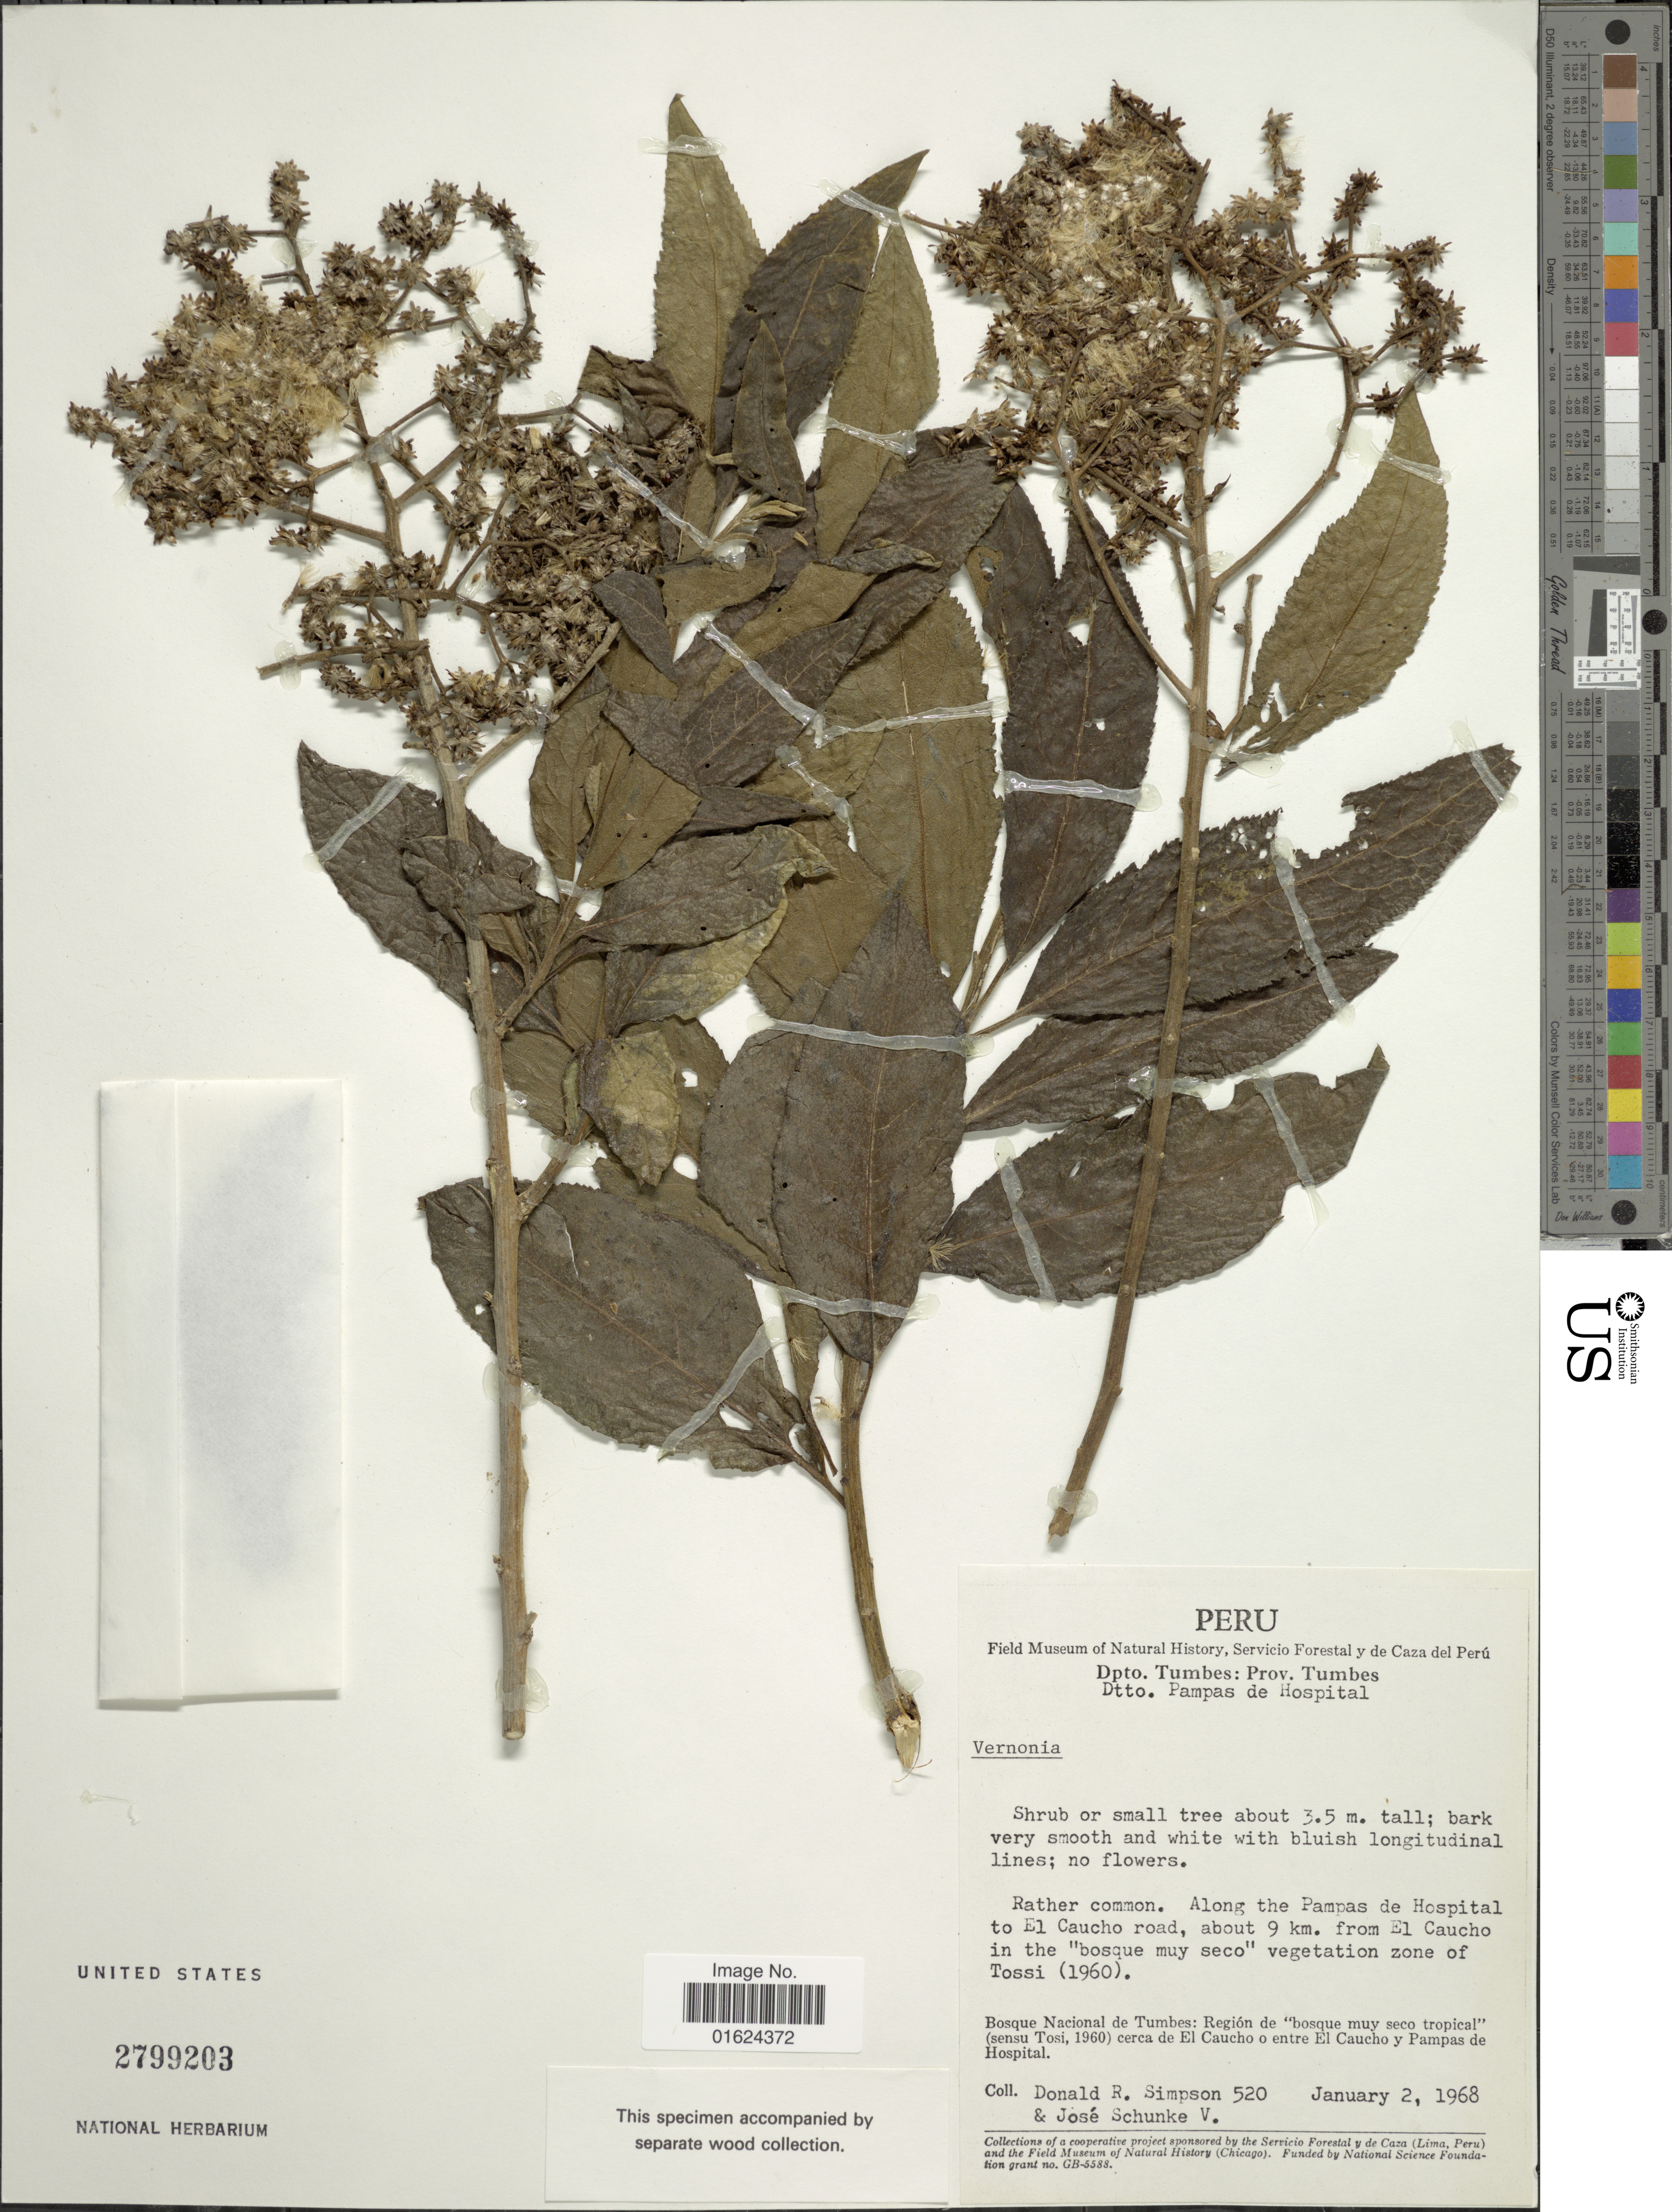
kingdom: Plantae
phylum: Tracheophyta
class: Magnoliopsida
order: Asterales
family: Asteraceae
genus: Vernonanthura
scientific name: Vernonanthura patens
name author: (Kunth) H. Rob.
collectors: D. R. Simpson & J. Schunke Vigo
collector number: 520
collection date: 1968-01-02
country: Peru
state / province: Tumbes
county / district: Tumbes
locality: Peru, Dpto. Tumbes: Prov. Tumbes. Dtto. Pampas de Hospital. Along the Pampas de Hospital to El Caucho road, about 9 km. from El Caucho in the "bosque muy seco" vegetation zone of Tossi (1960).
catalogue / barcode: US 2799203